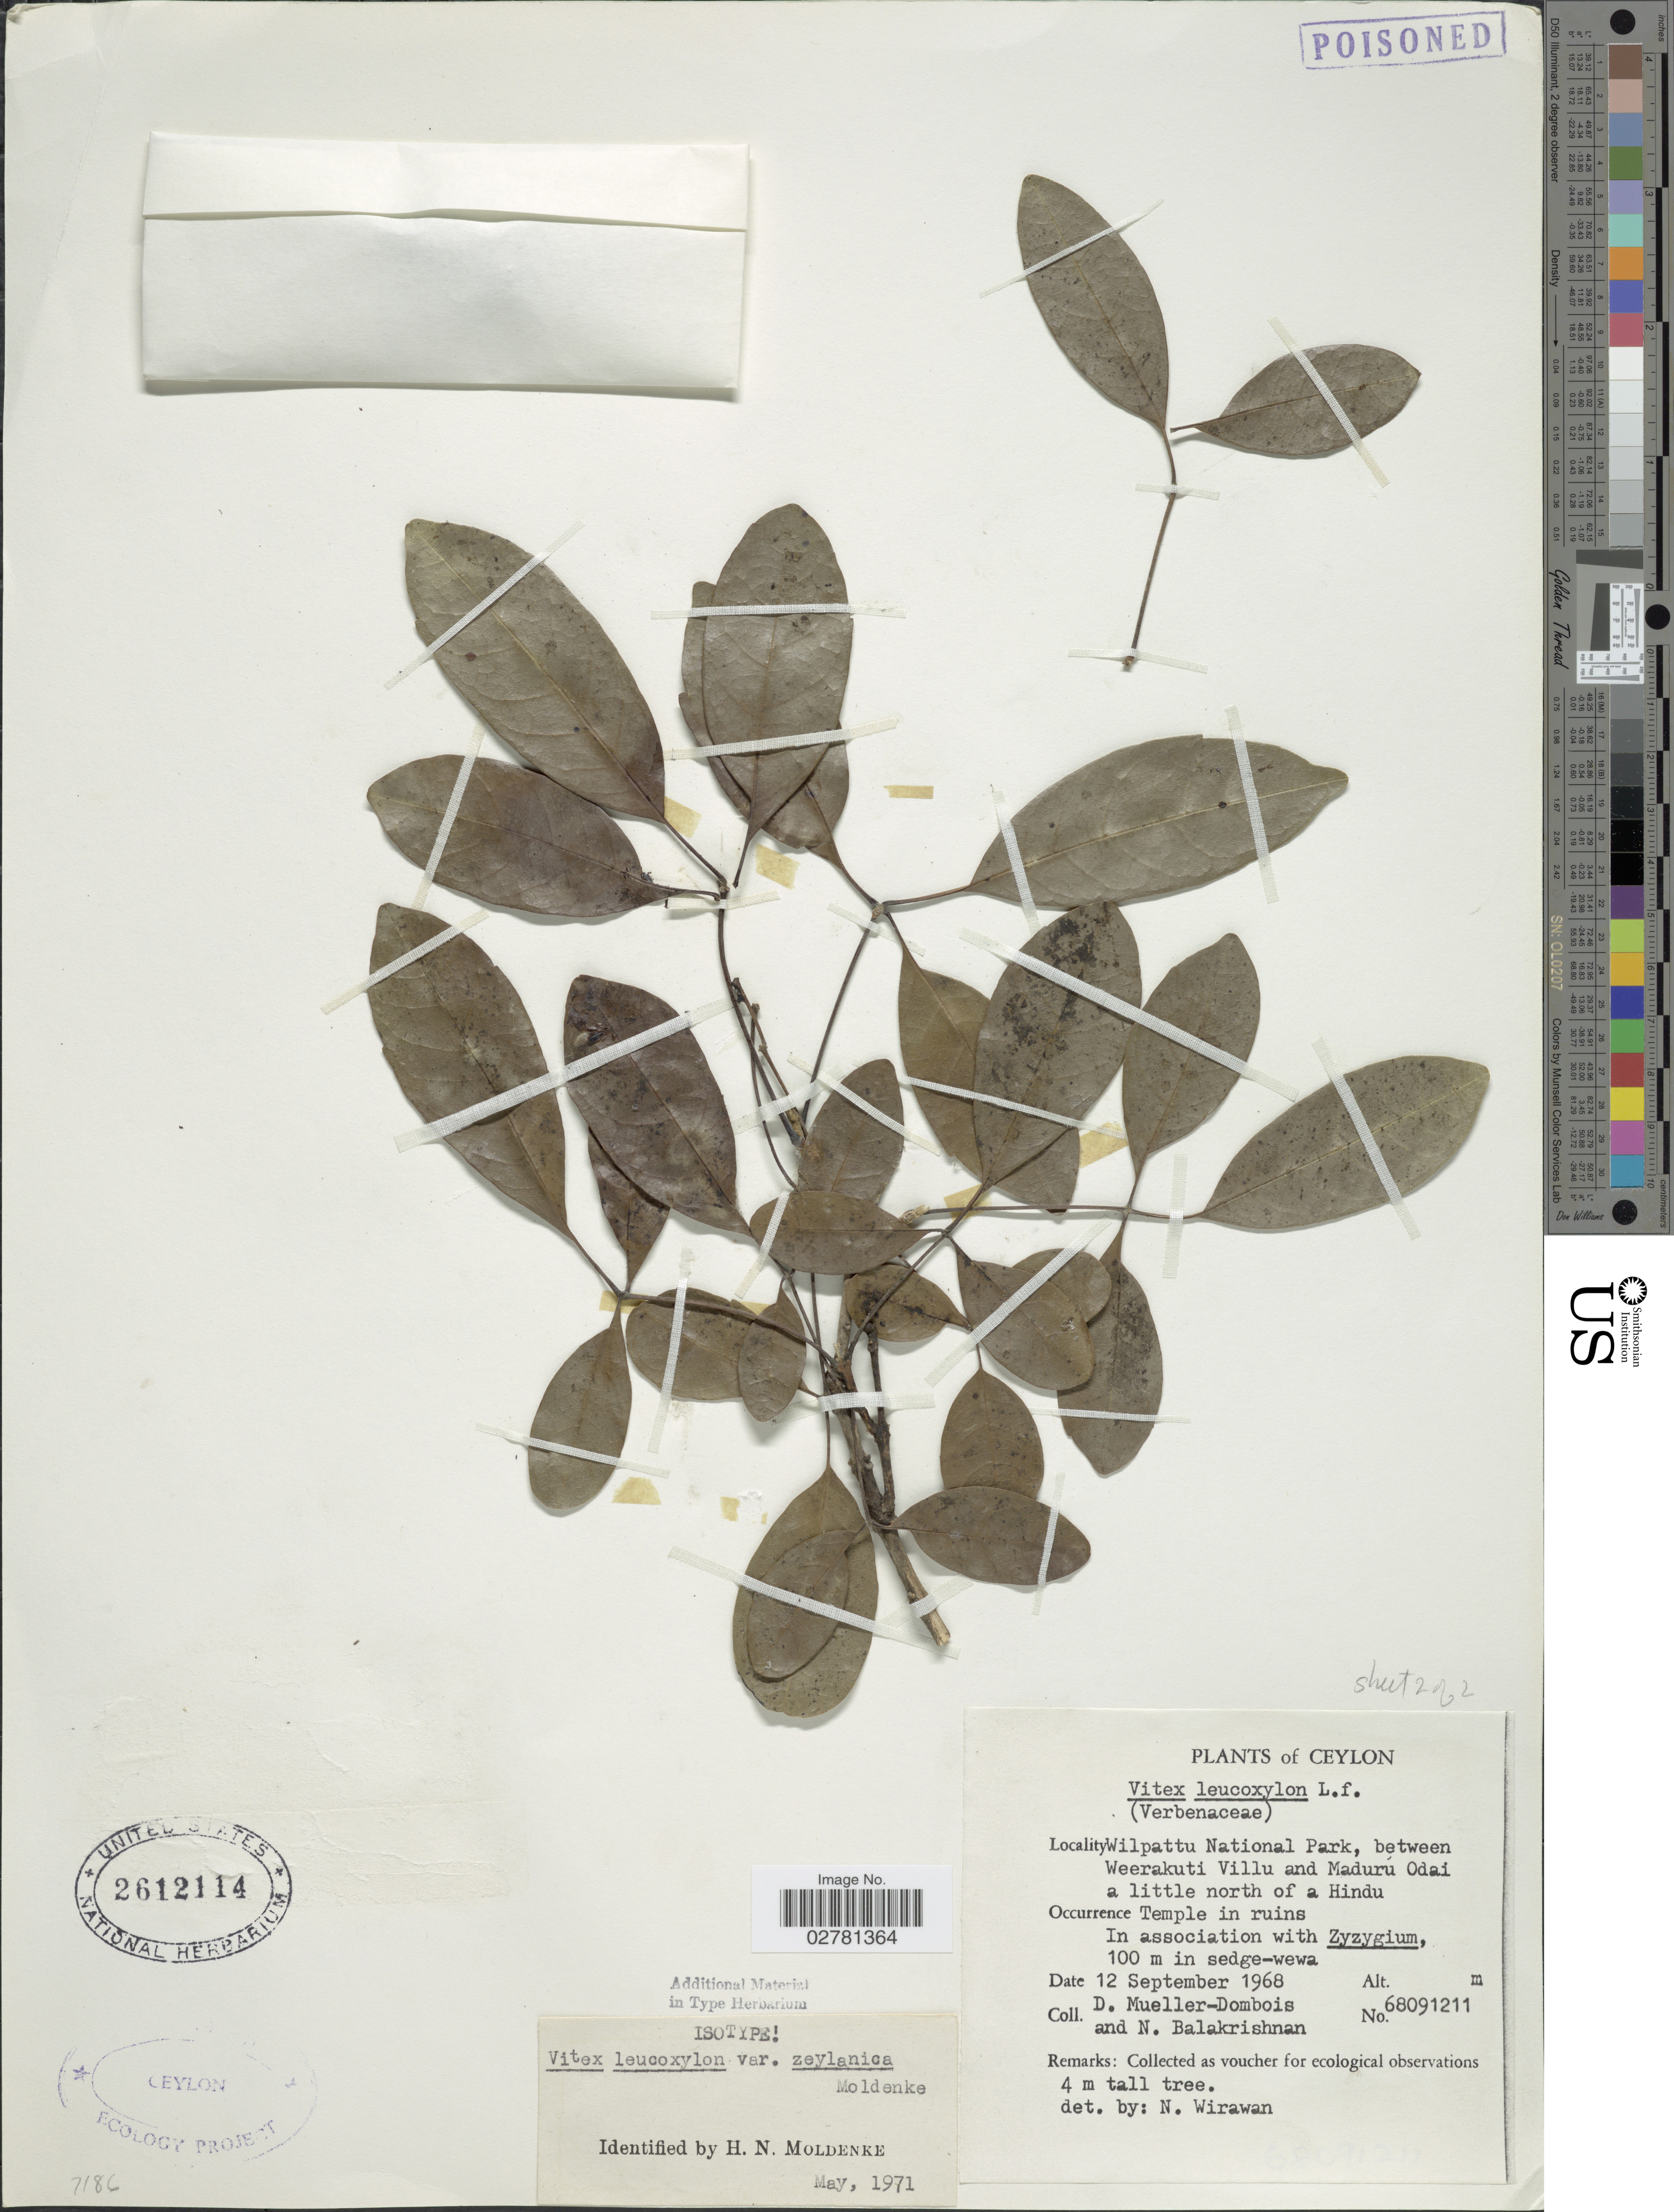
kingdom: Plantae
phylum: Tracheophyta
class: Magnoliopsida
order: Lamiales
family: Lamiaceae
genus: Vitex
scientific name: Vitex leucoxylon var. zeylanica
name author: Moldenke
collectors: D. Mueller-Dombois & N. Balakrishnan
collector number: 68091211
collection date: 1968-09-12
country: Sri Lanka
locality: Ceylon. Wilpattu National Park, between Weerakuti Villu and Maduru Odai a little north of a Hindu Temple in ruins.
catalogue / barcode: US 2612114